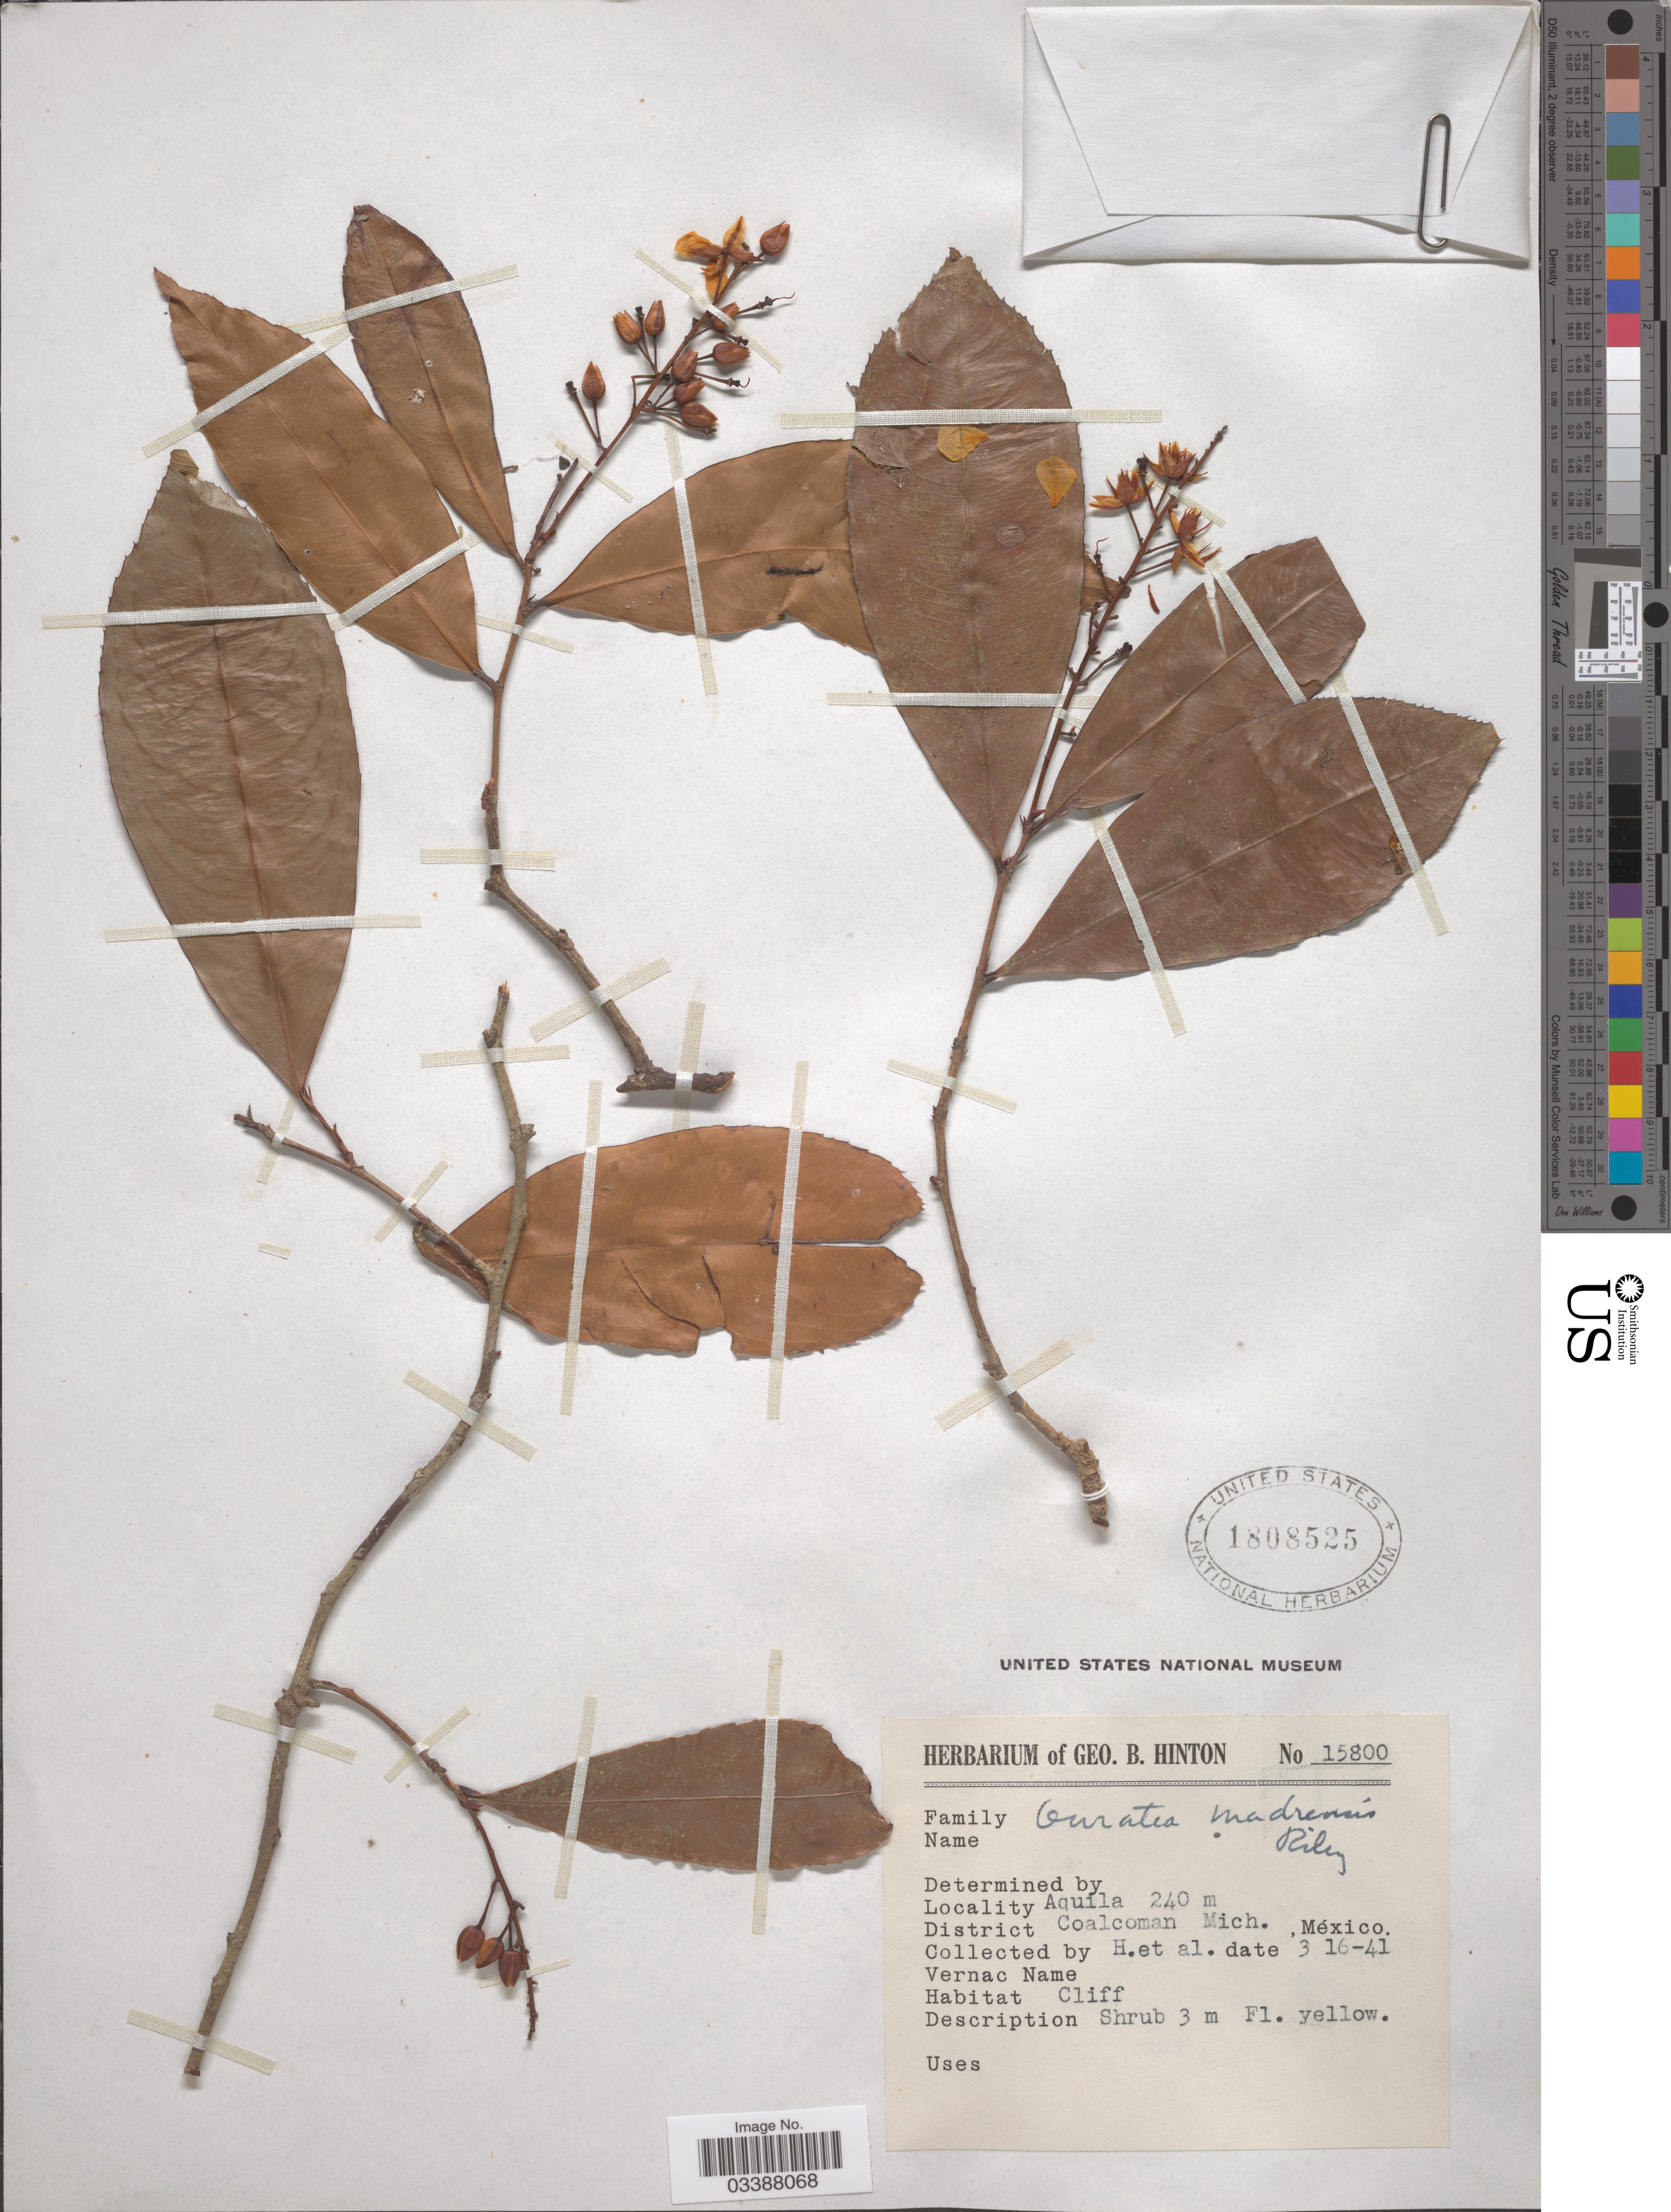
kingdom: Plantae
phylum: Tracheophyta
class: Magnoliopsida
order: Malpighiales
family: Ochnaceae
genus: Ouratea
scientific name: Ouratea madrensis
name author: L. Riley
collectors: G. B. Hinton & et al.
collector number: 15800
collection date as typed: Transcribed d/m/y: 16/3/41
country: Mexico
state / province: Michoacán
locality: Aquila District Coalcoman.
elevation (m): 240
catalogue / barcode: US 1808525